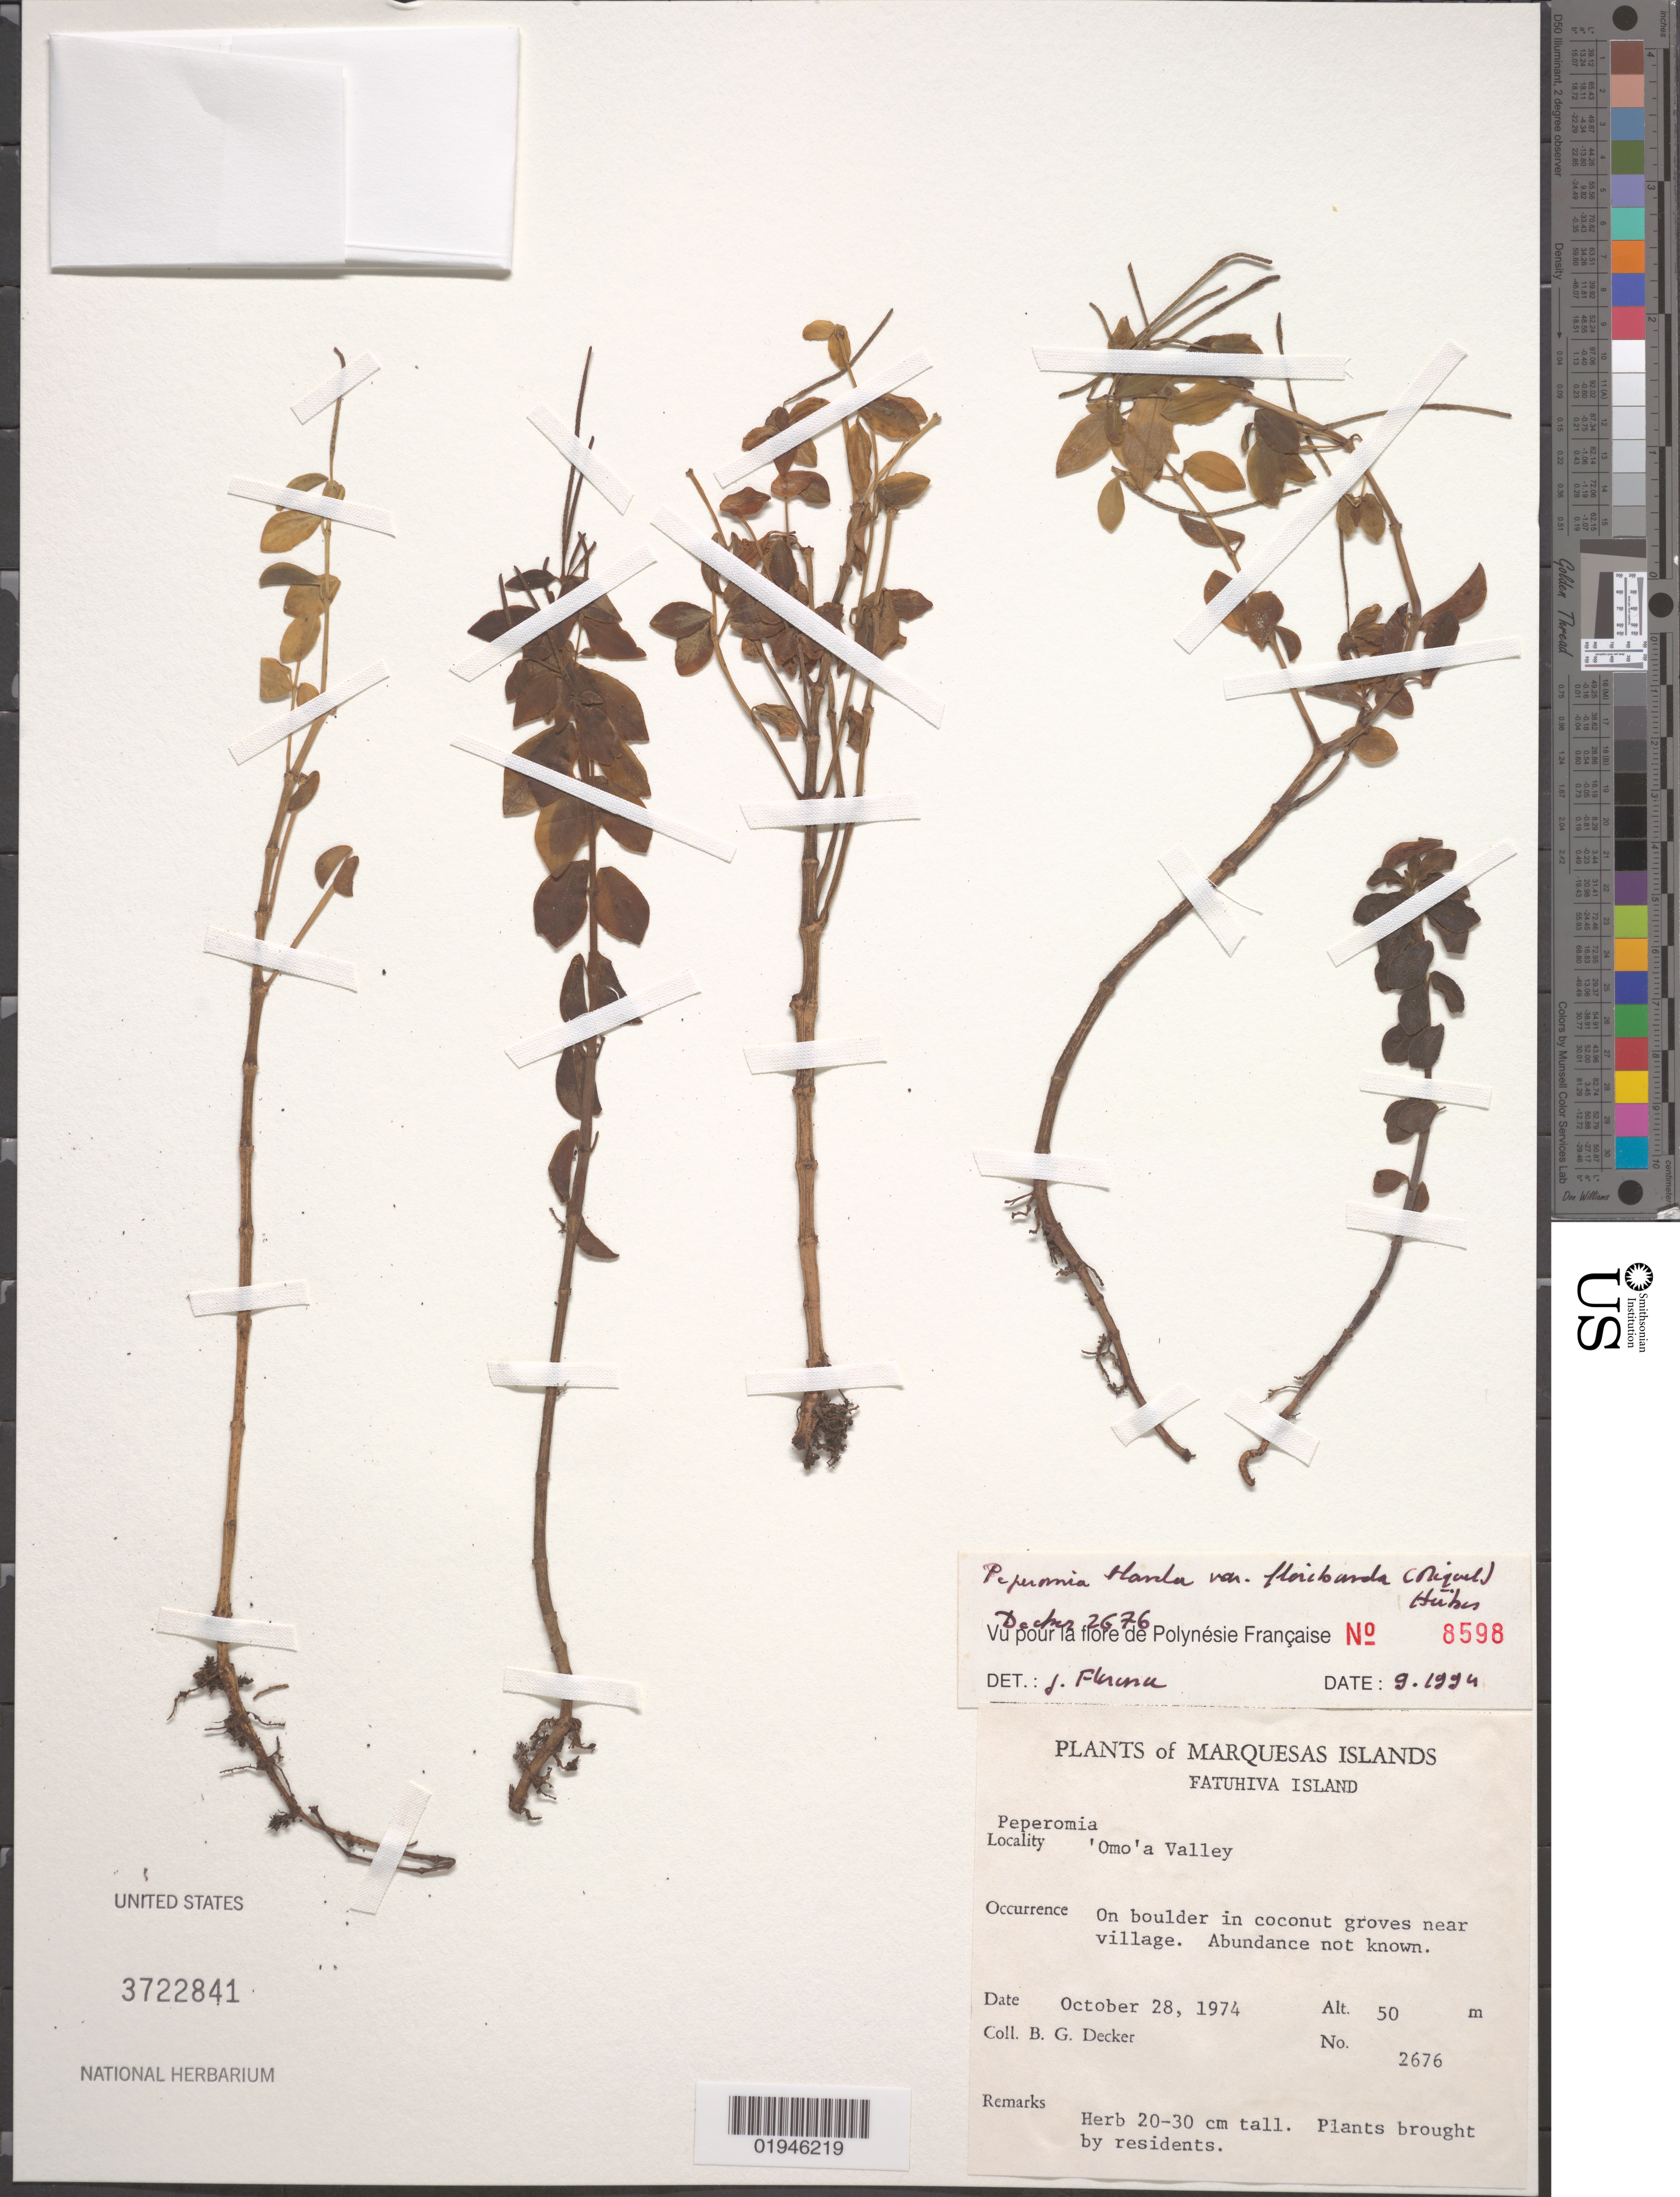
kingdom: Plantae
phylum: Tracheophyta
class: Magnoliopsida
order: Piperales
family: Piperaceae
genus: Peperomia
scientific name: Peperomia leptostachya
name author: Hook. & Arn.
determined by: Wagner, W. L., (BOT), Smithsonian Institution - National Museum of Natural History (UNITED STATES)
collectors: B. G. Decker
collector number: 2676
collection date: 1974-10-28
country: French Polynesia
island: Fatu Hiva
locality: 'Omo'a Valley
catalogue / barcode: US 3722841